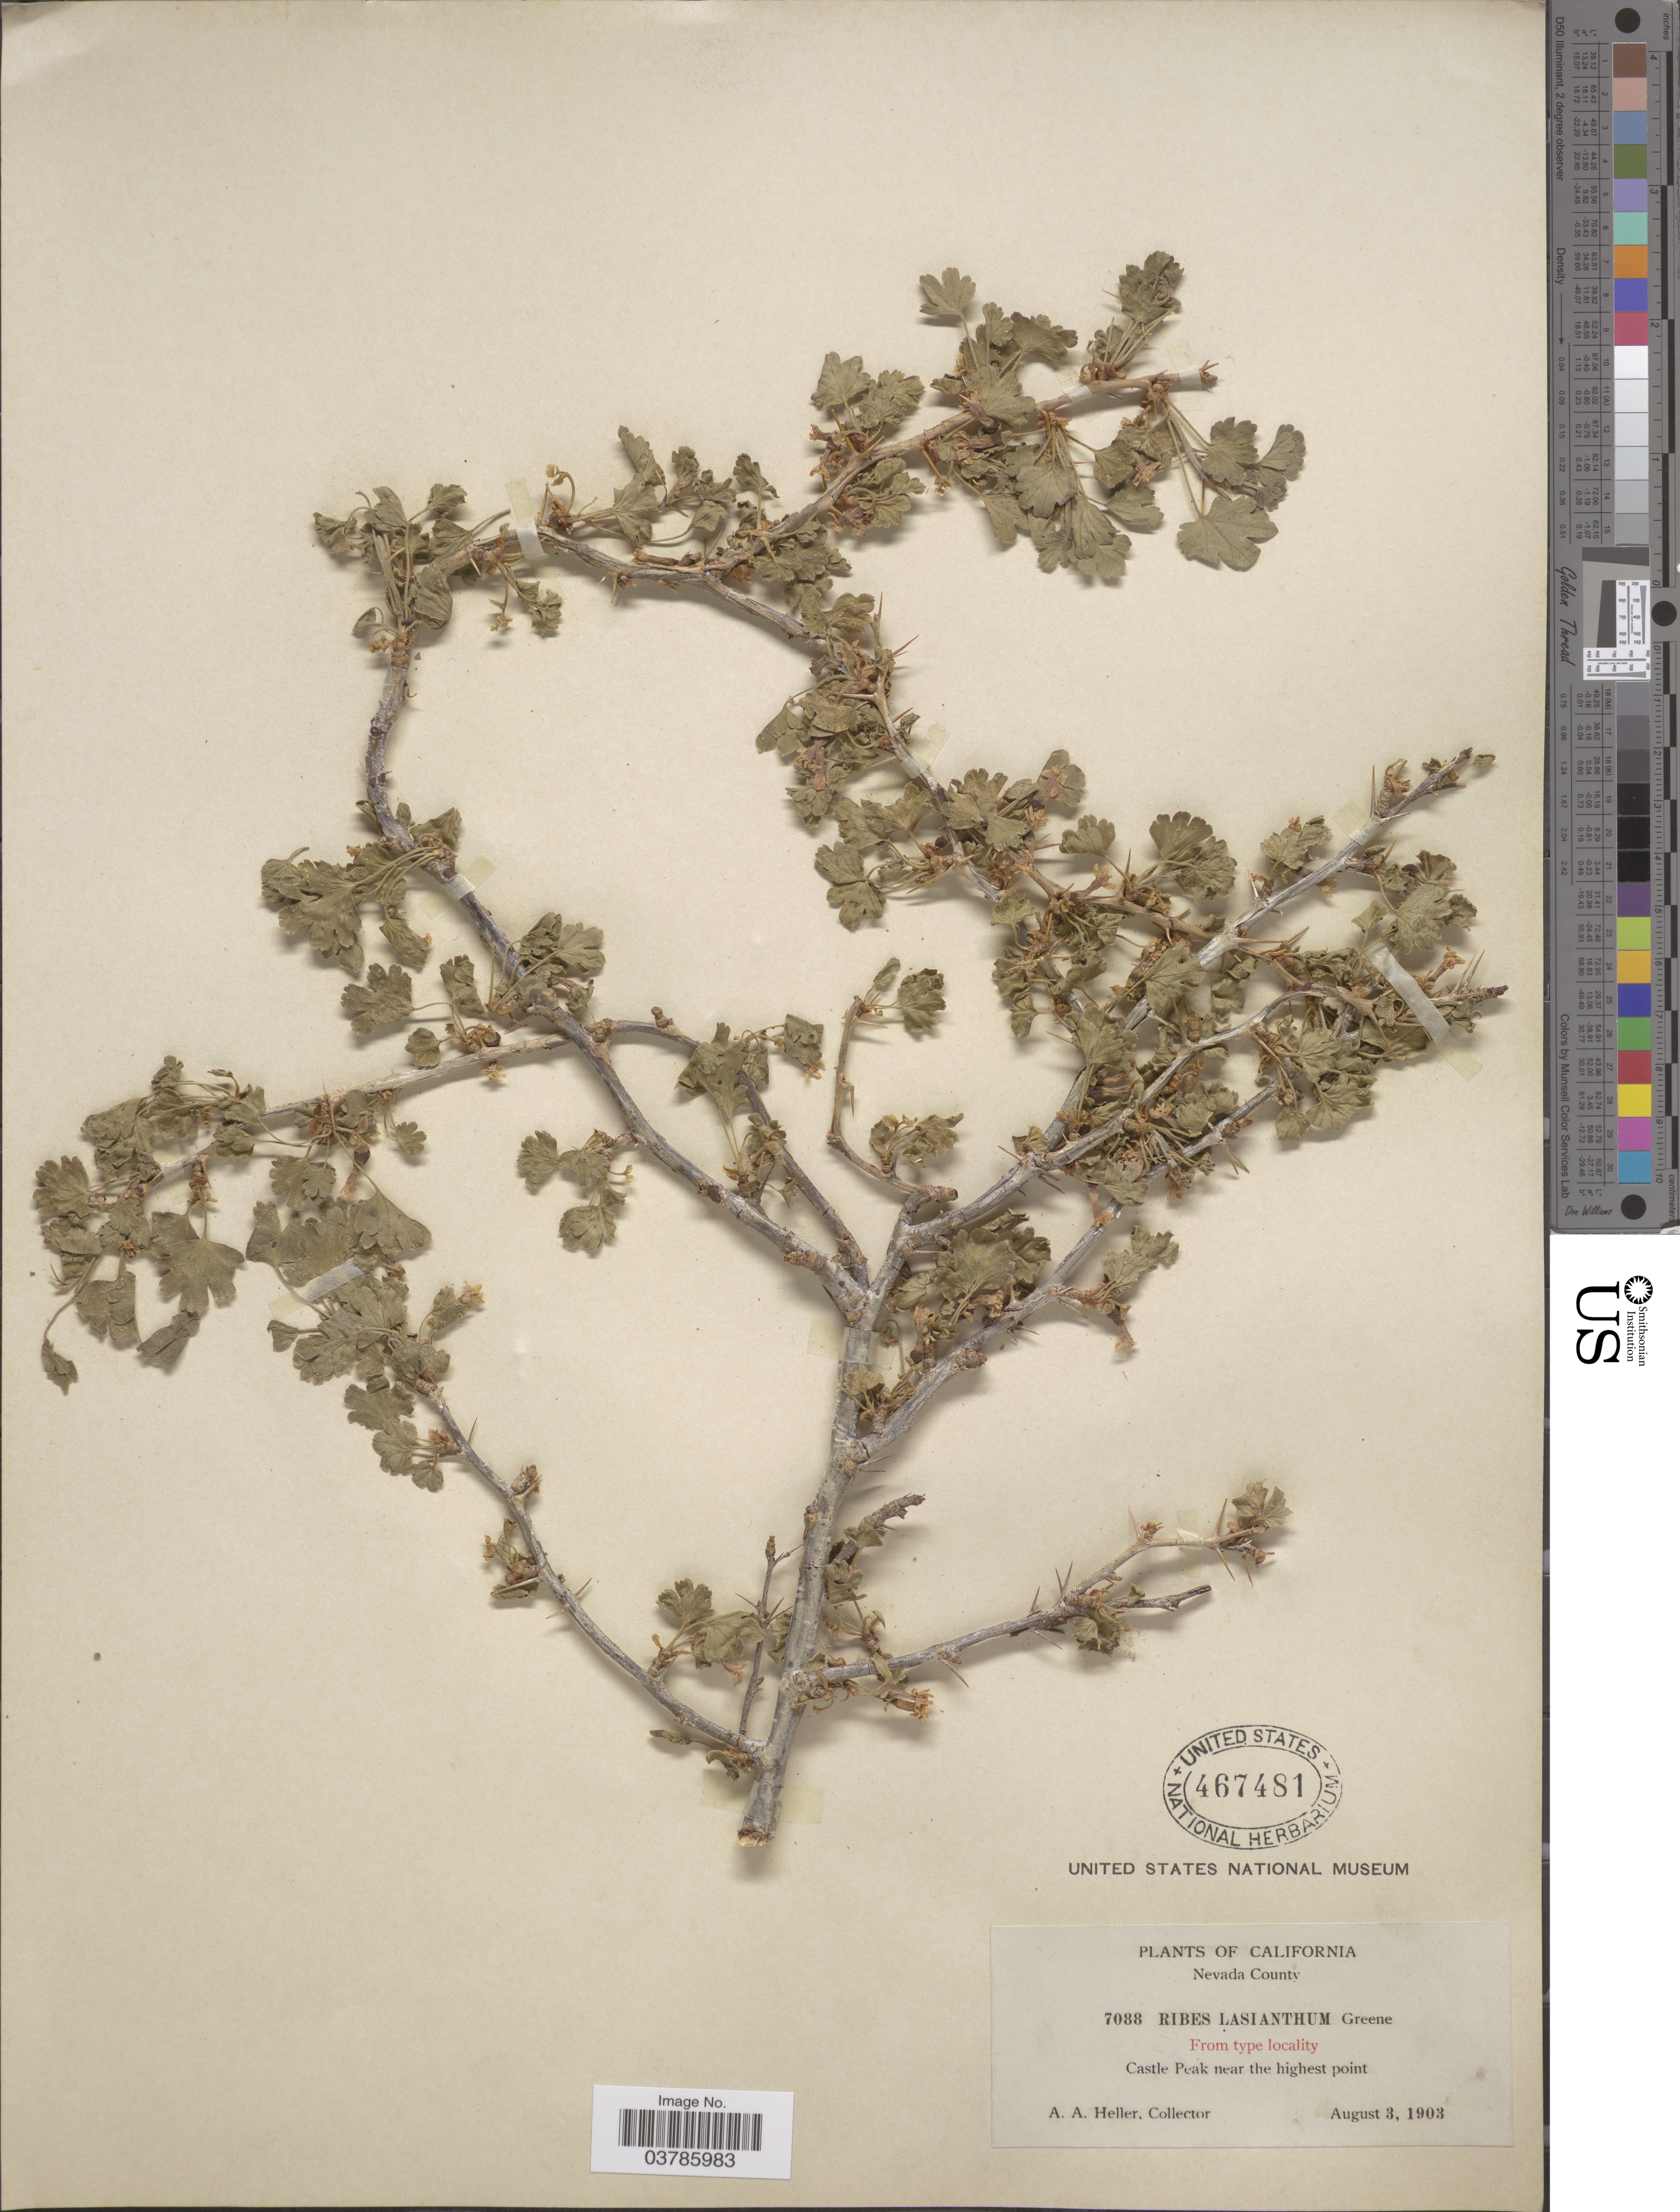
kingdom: Plantae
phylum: Tracheophyta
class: Magnoliopsida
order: Saxifragales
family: Grossulariaceae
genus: Ribes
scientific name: Ribes lasianthum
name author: Greene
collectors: A. A. Heller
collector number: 7088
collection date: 1903-08-03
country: United States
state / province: California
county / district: Nevada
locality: Nevada County. Castle Peak near the highest point.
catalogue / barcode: US 467481